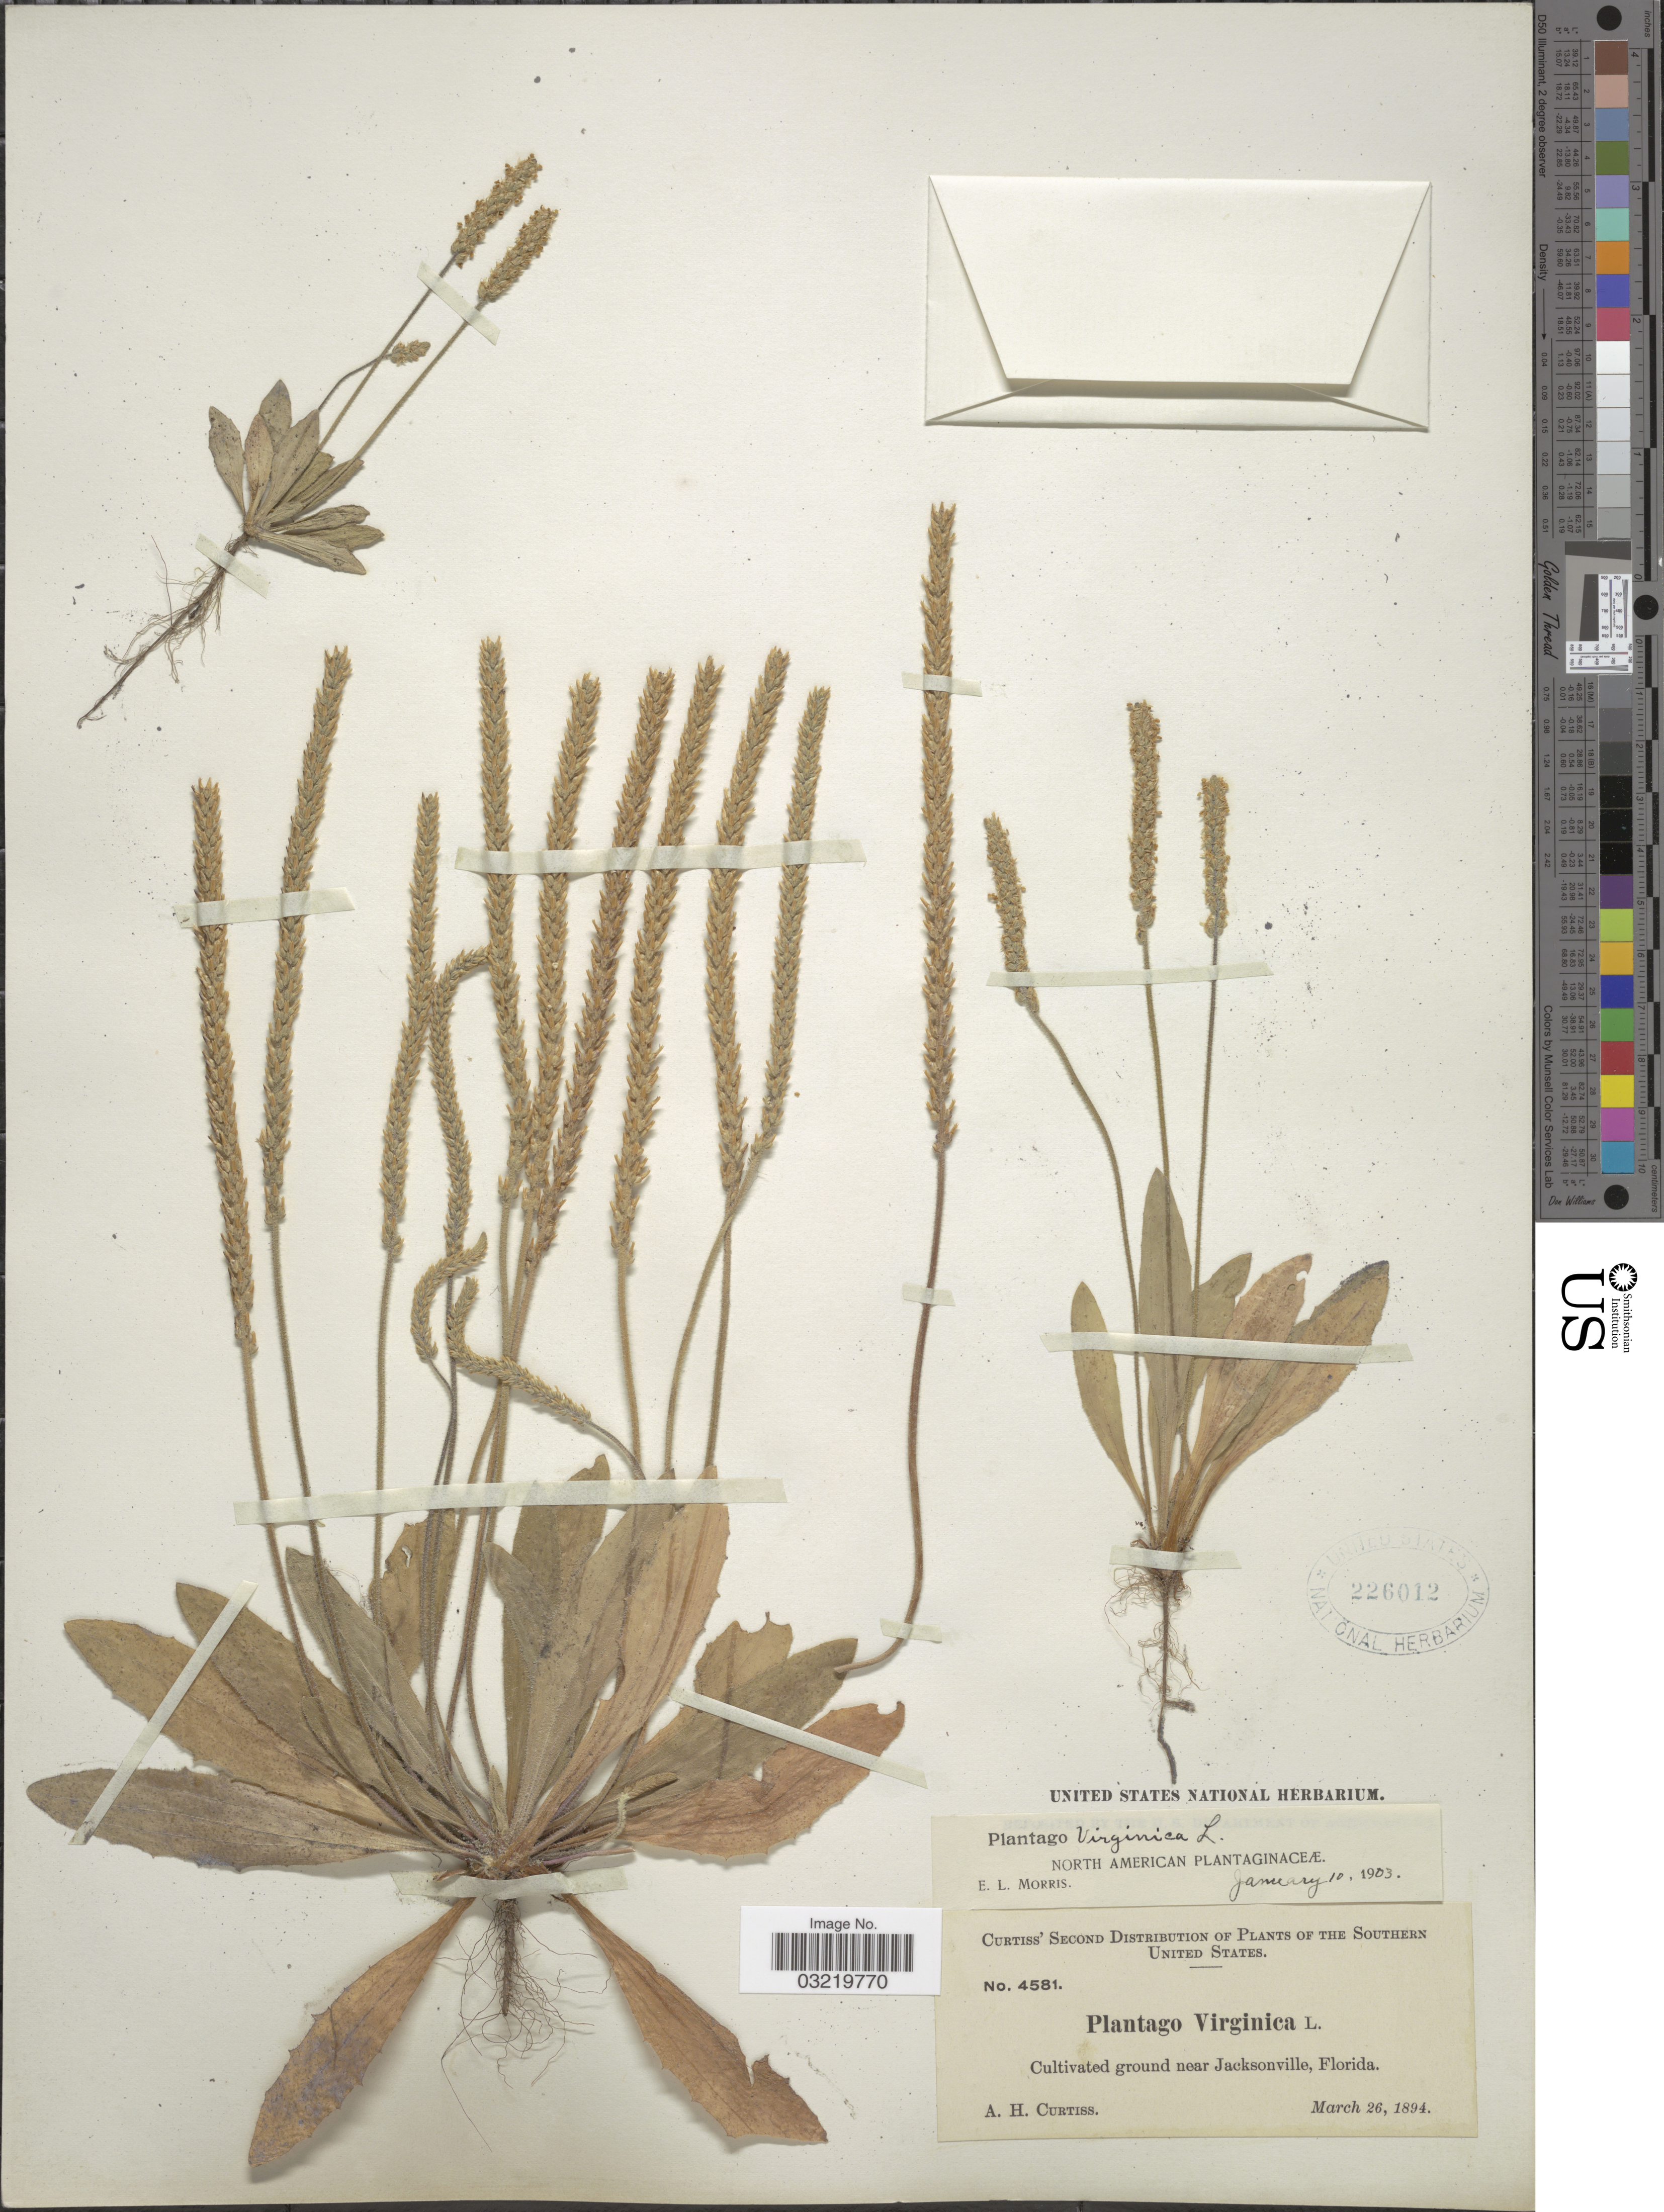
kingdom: Plantae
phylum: Tracheophyta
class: Magnoliopsida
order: Lamiales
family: Plantaginaceae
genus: Plantago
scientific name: Plantago virginica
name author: L.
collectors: A. H. Curtiss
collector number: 4581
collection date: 1894-03-26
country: United States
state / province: Florida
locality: Southern United States, Cultivated ground near Jacksonville.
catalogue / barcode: US 226012